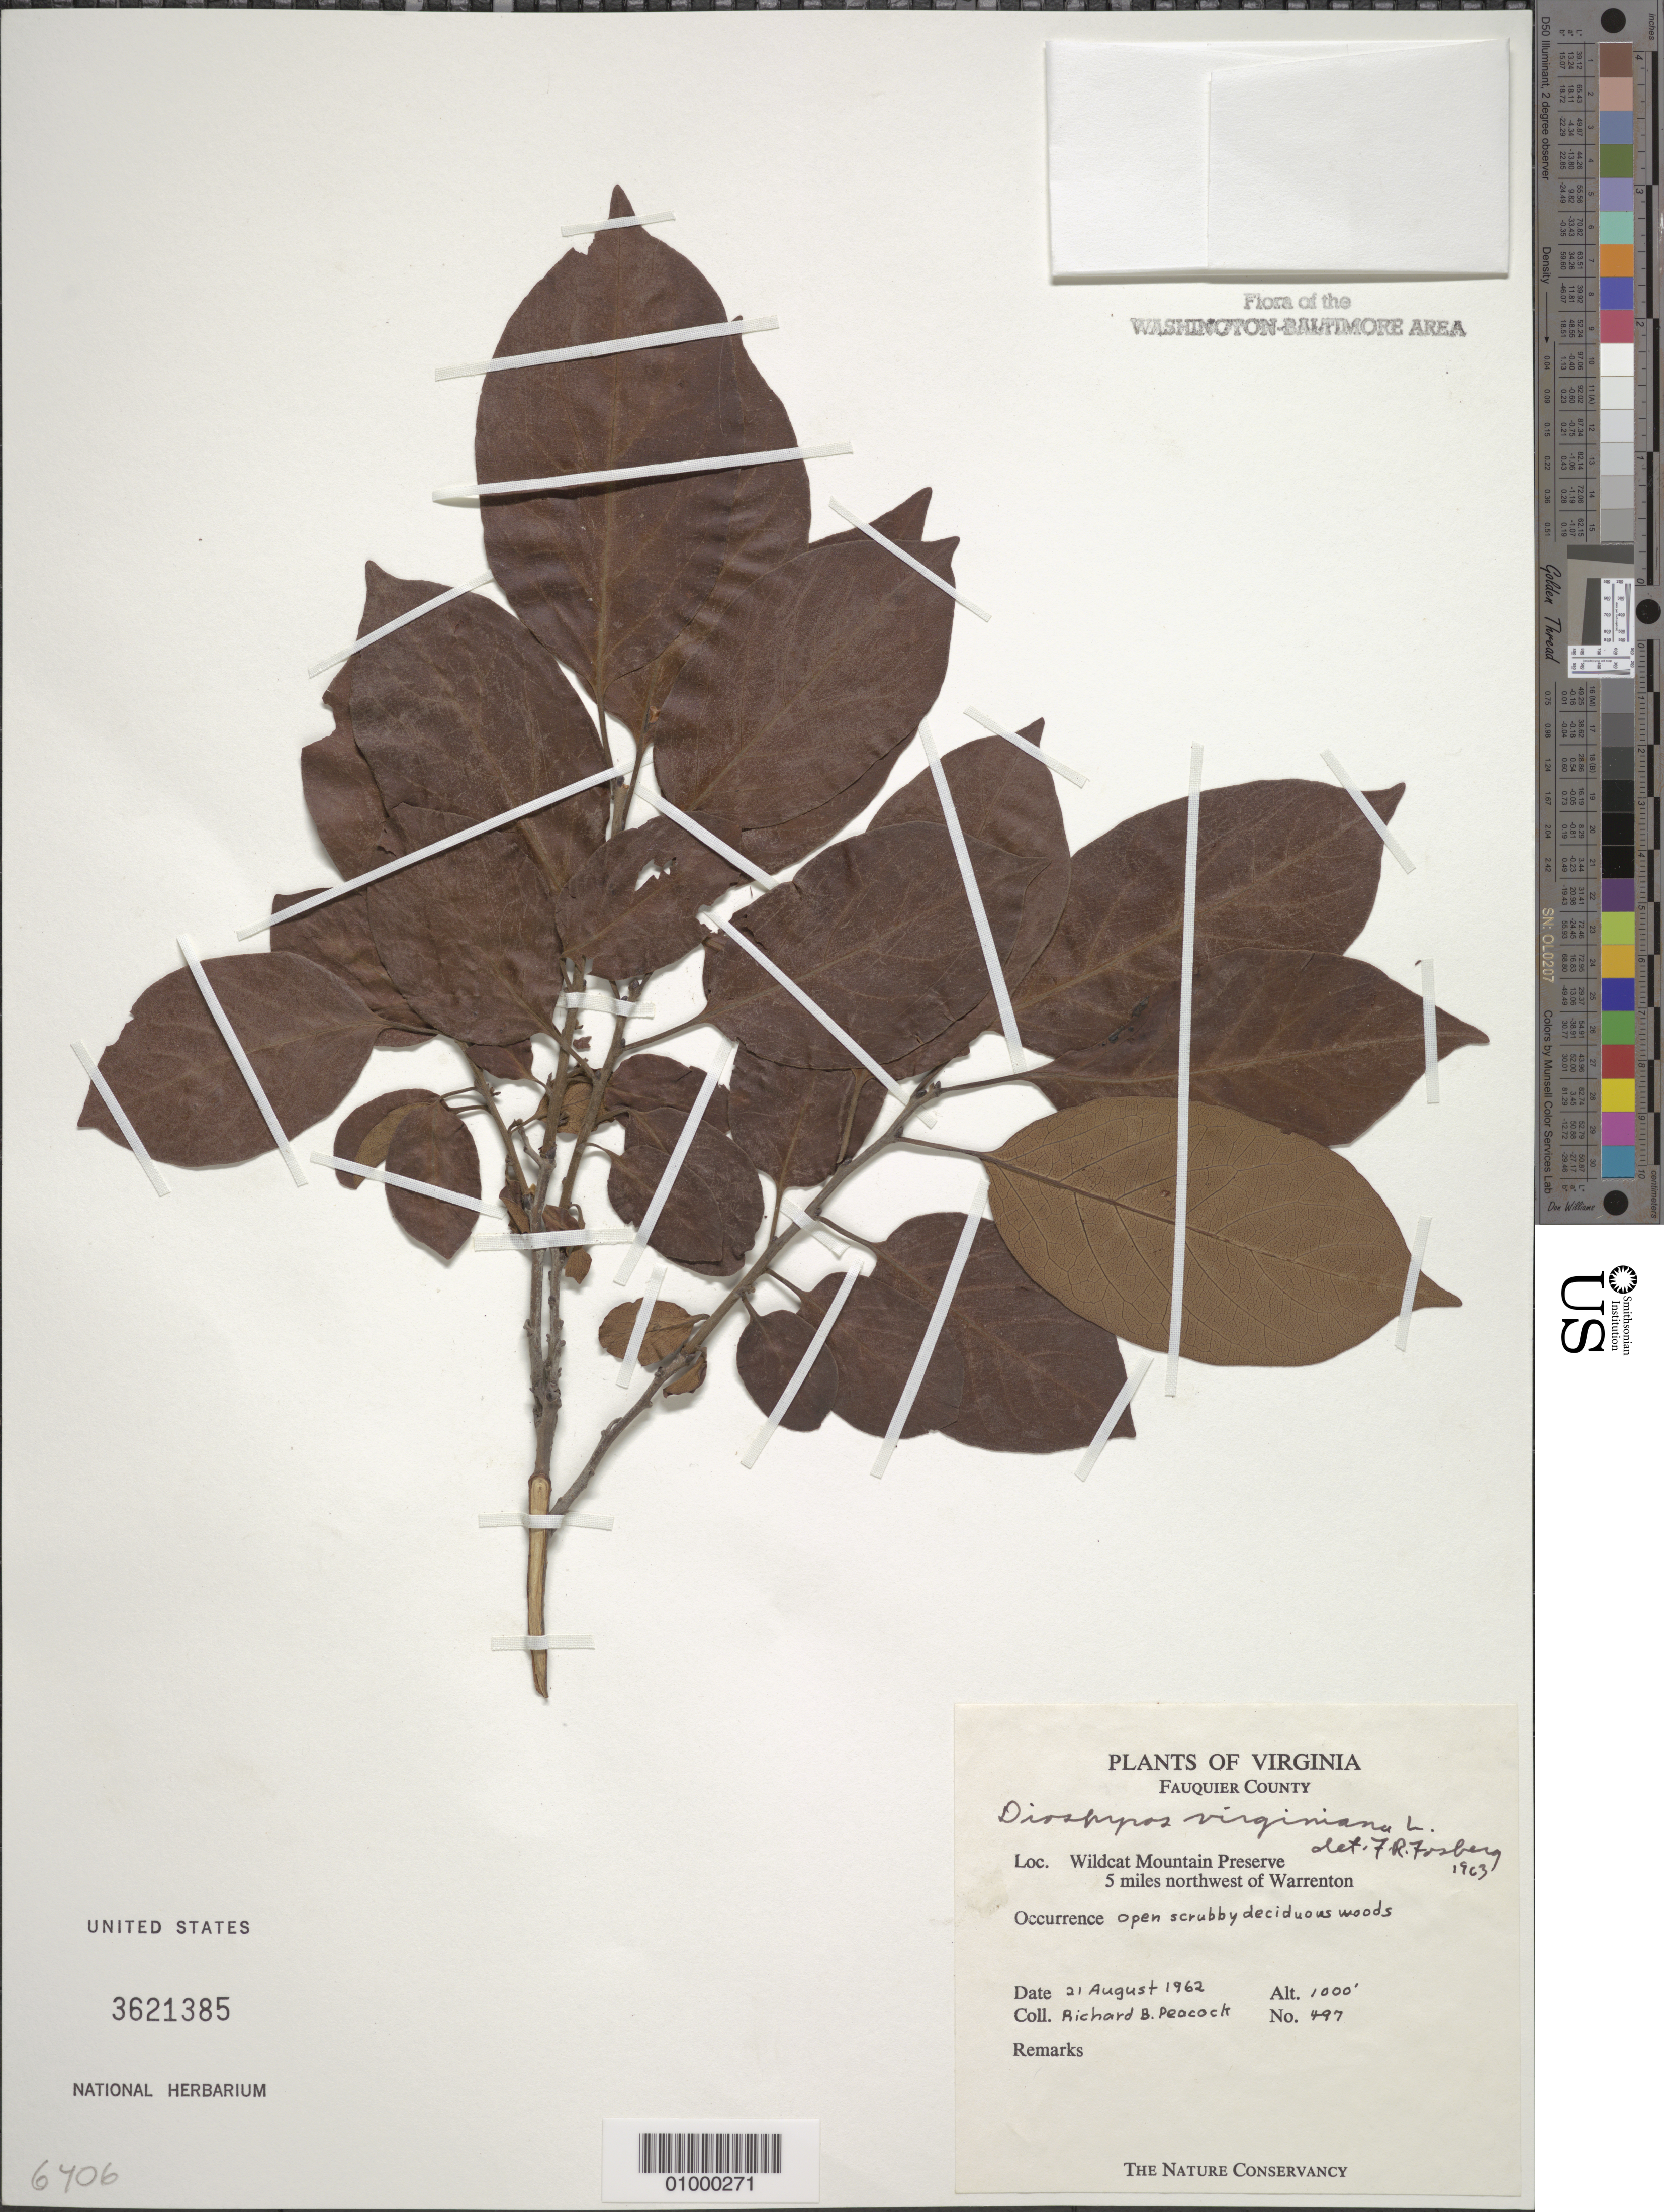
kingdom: Plantae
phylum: Tracheophyta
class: Magnoliopsida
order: Ericales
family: Ebenaceae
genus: Diospyros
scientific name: Diospyros virginiana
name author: L.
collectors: R. Peacock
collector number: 497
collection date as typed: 21 Aug 1962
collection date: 1962-08-21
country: United States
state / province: Virginia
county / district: Fauquier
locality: Wildcat Mountain Preserve, 5 miles northwest of Warrenton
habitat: open shrubby deciduous woods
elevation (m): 305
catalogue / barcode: US 3621385